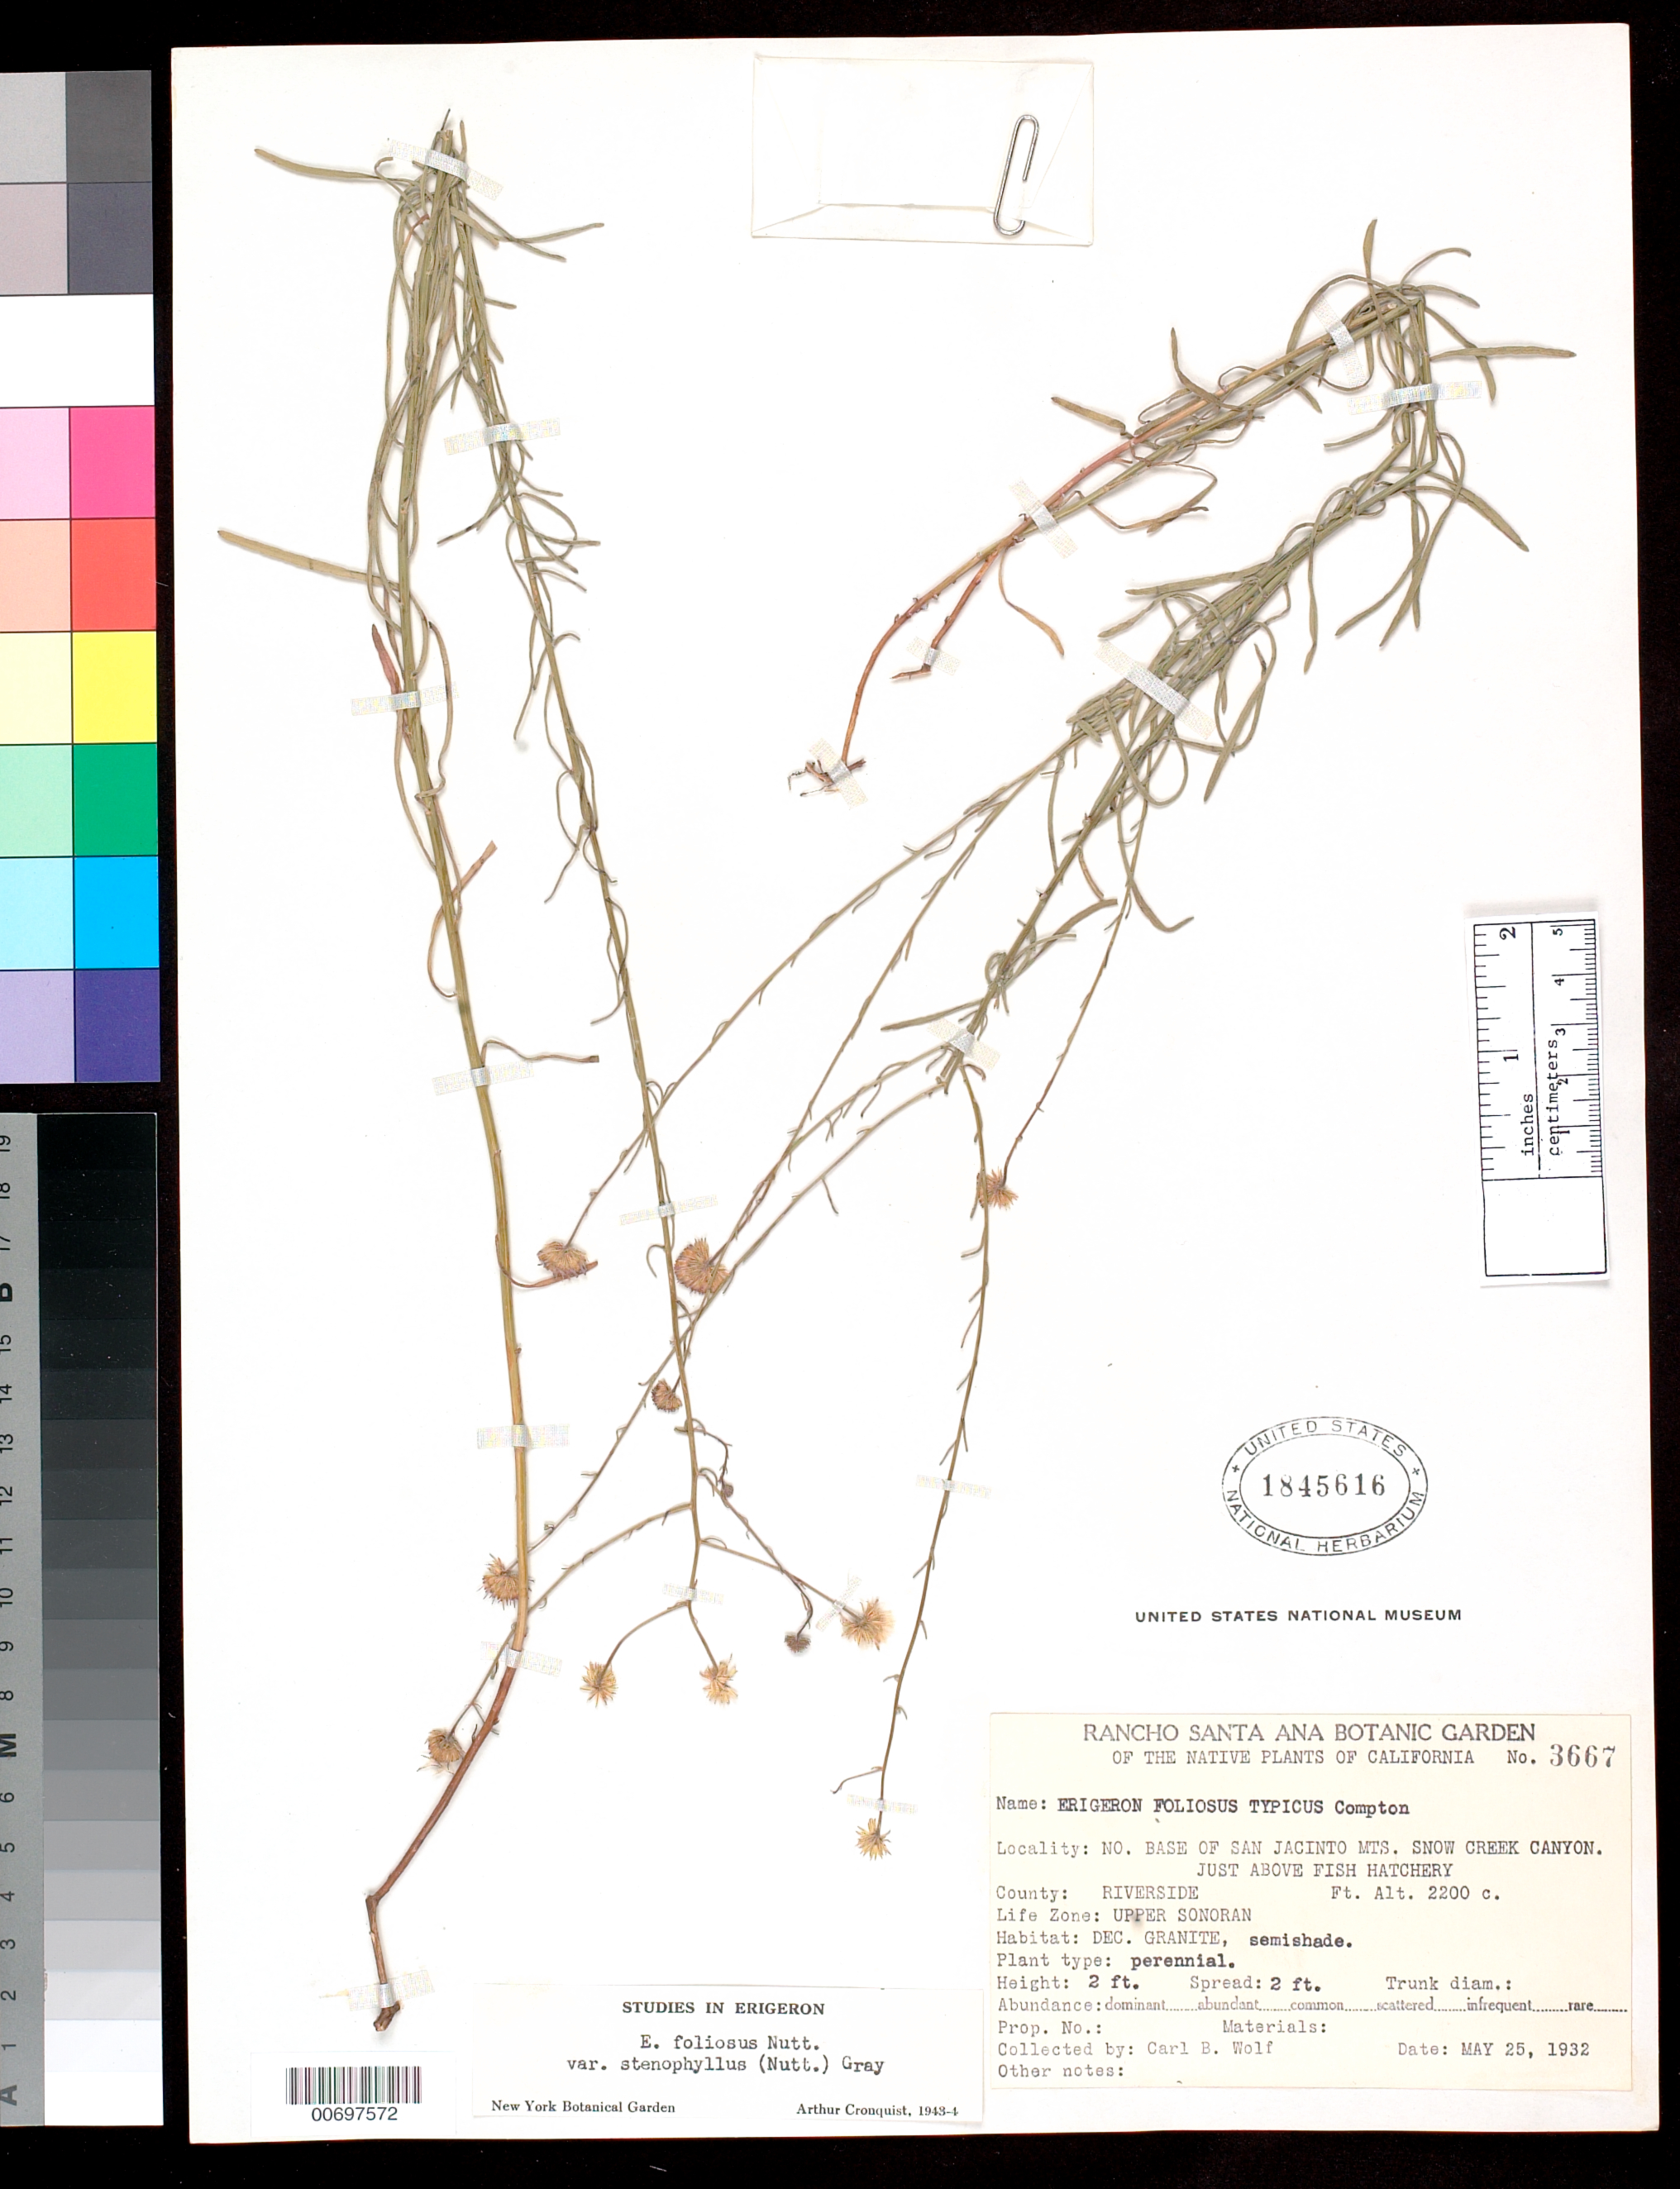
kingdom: Plantae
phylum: Tracheophyta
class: Magnoliopsida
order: Asterales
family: Asteraceae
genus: Erigeron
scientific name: Erigeron foliosus var. stenophyllus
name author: Nutt.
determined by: Cronquist, A. J.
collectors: C. B. Wolf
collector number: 3667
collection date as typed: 25 May 1932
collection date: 1932-05-25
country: United States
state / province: California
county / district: Riverside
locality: No. base of San Jacinto Mts. Snow Creek Canyon. Just above fish hatchery.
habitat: Upper Sonoran Life Zone. Dec. granite, semishade.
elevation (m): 396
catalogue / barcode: US 1845616